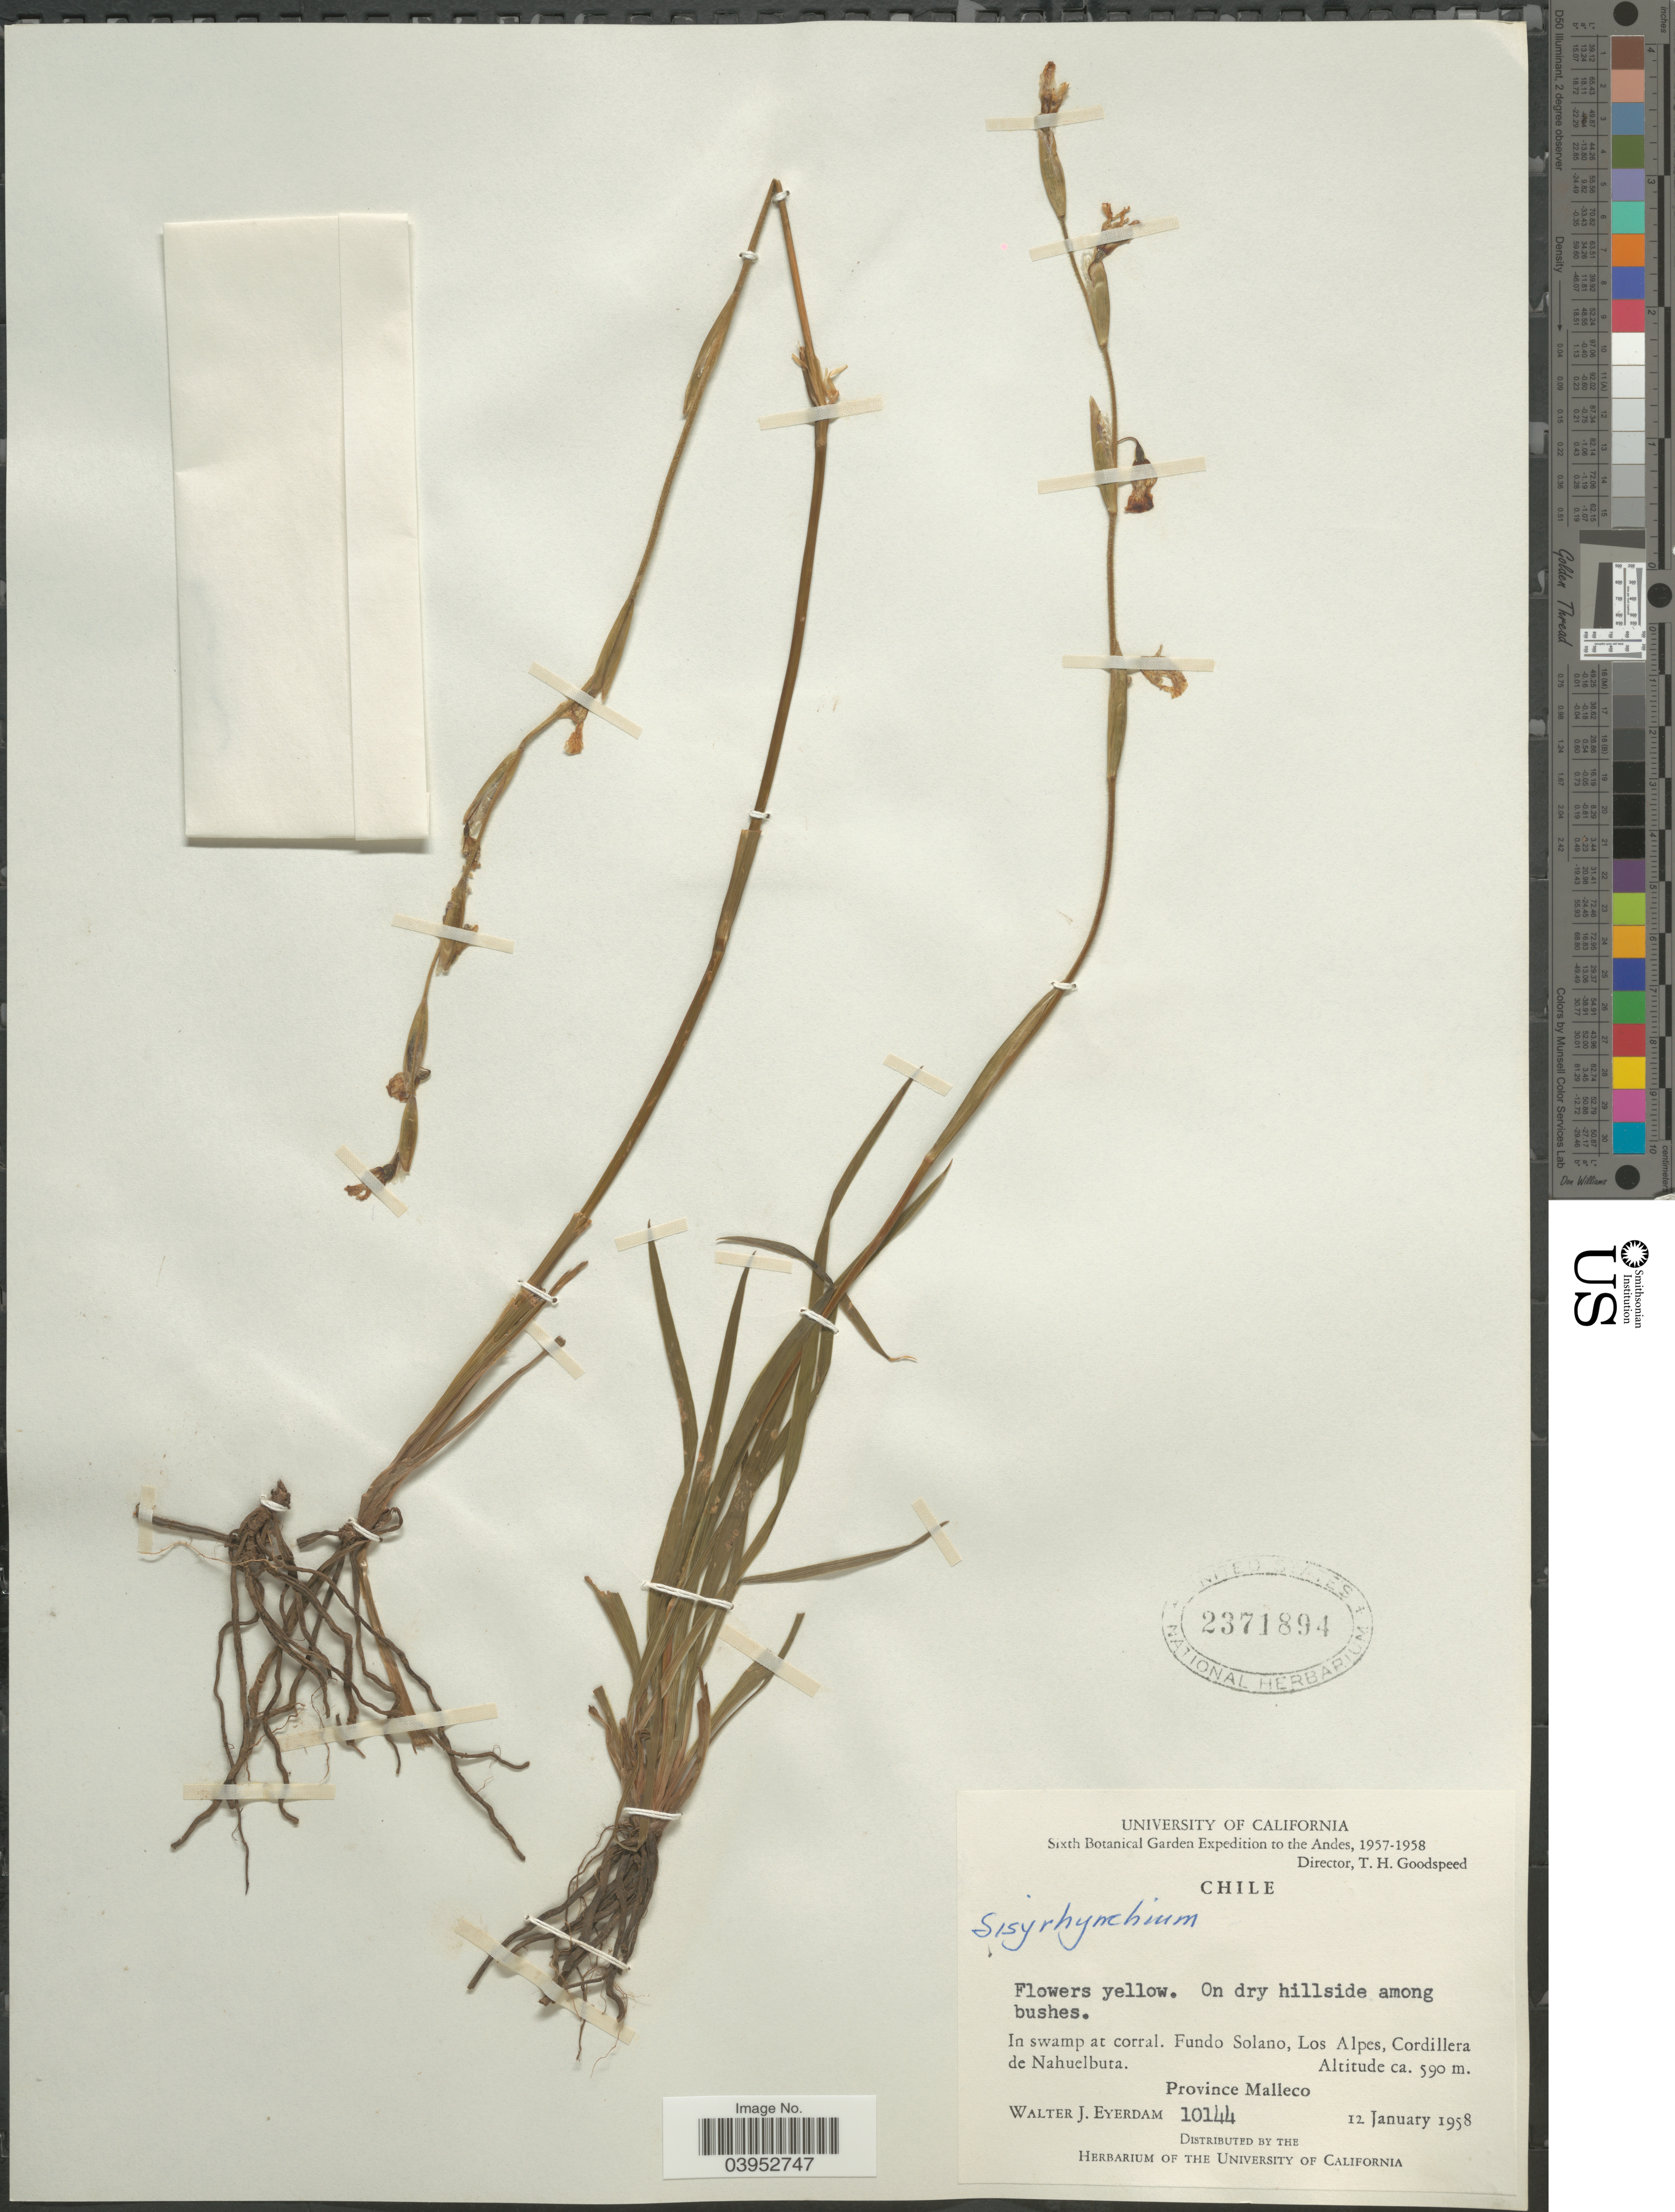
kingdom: Plantae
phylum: Tracheophyta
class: Liliopsida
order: Asparagales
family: Iridaceae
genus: Sisyrinchium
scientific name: Sisyrinchium sp.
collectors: W. J. Eyerdam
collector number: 10144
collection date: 1958-01-12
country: Chile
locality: The Andes. Fundo Solano, Los Alpes, Cordillera de Nahuelbuta. Province Malleco.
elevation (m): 590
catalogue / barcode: US 2371894